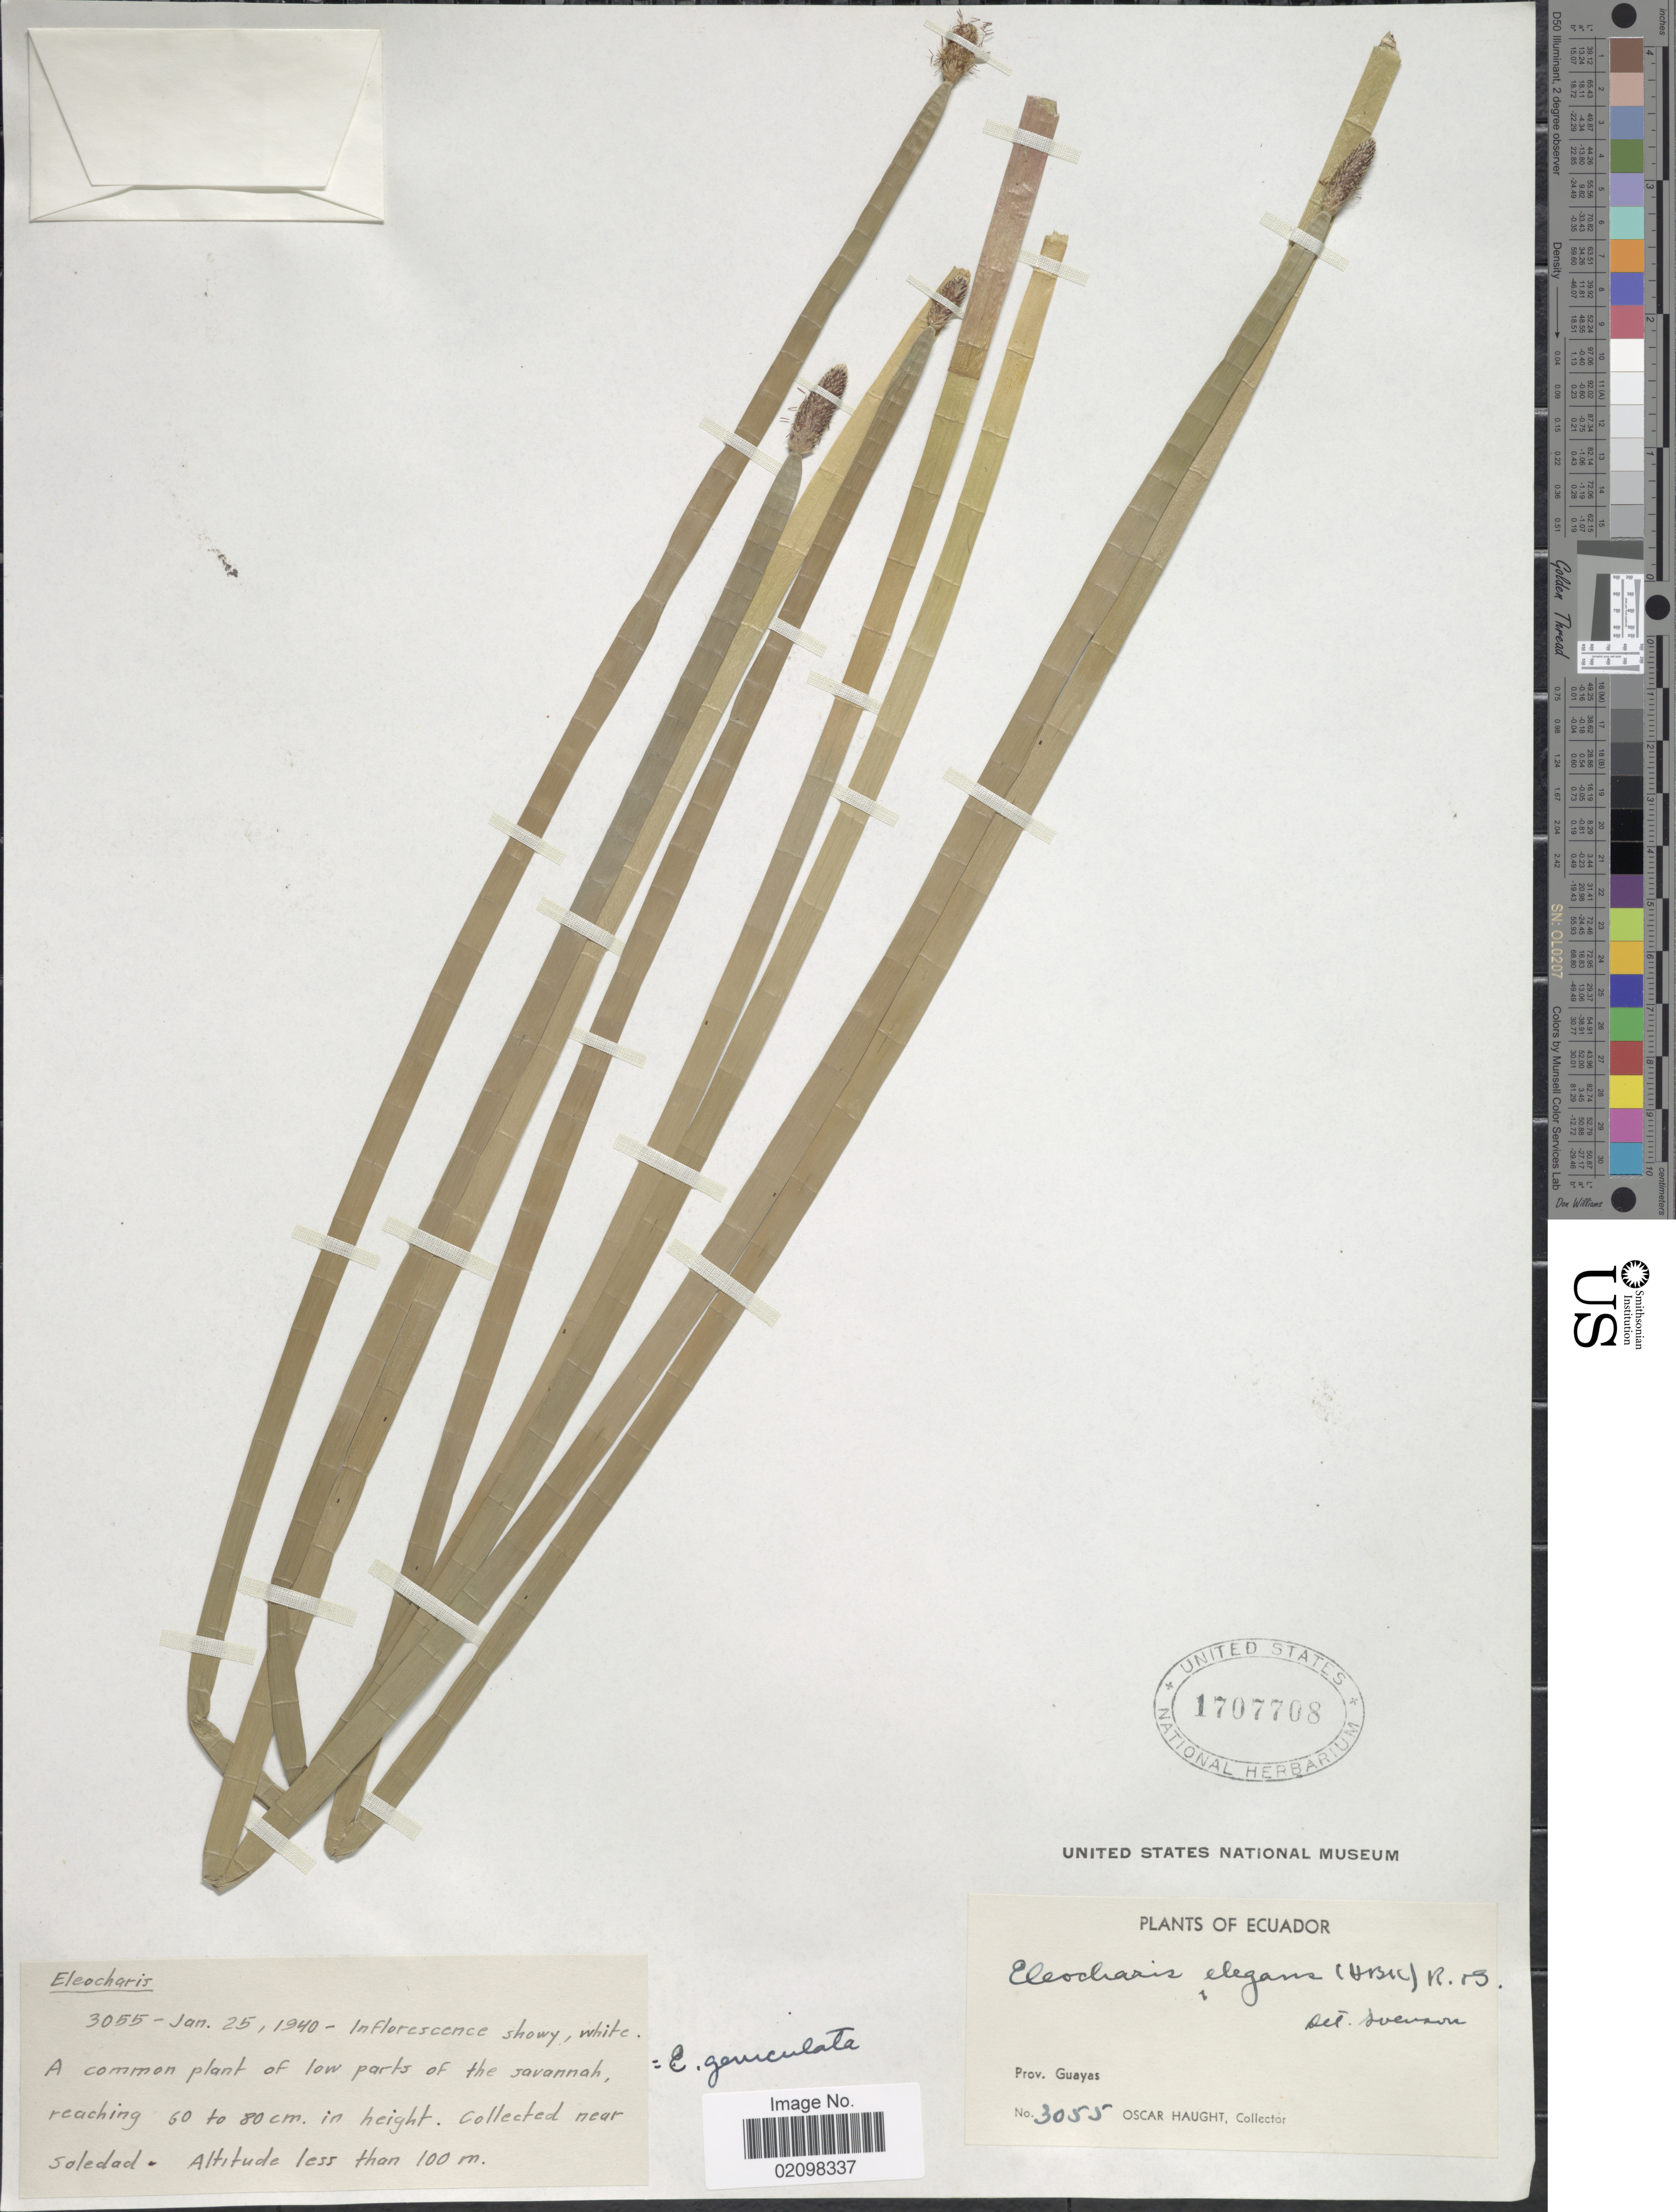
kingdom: Plantae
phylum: Tracheophyta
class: Liliopsida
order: Poales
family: Cyperaceae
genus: Eleocharis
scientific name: Eleocharis elegans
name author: (Kunth) Roem. & Schult.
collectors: O. L. Haught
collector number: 3055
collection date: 1940-01-25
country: Ecuador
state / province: Guayas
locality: Near Soledad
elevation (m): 100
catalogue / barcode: US 1707708